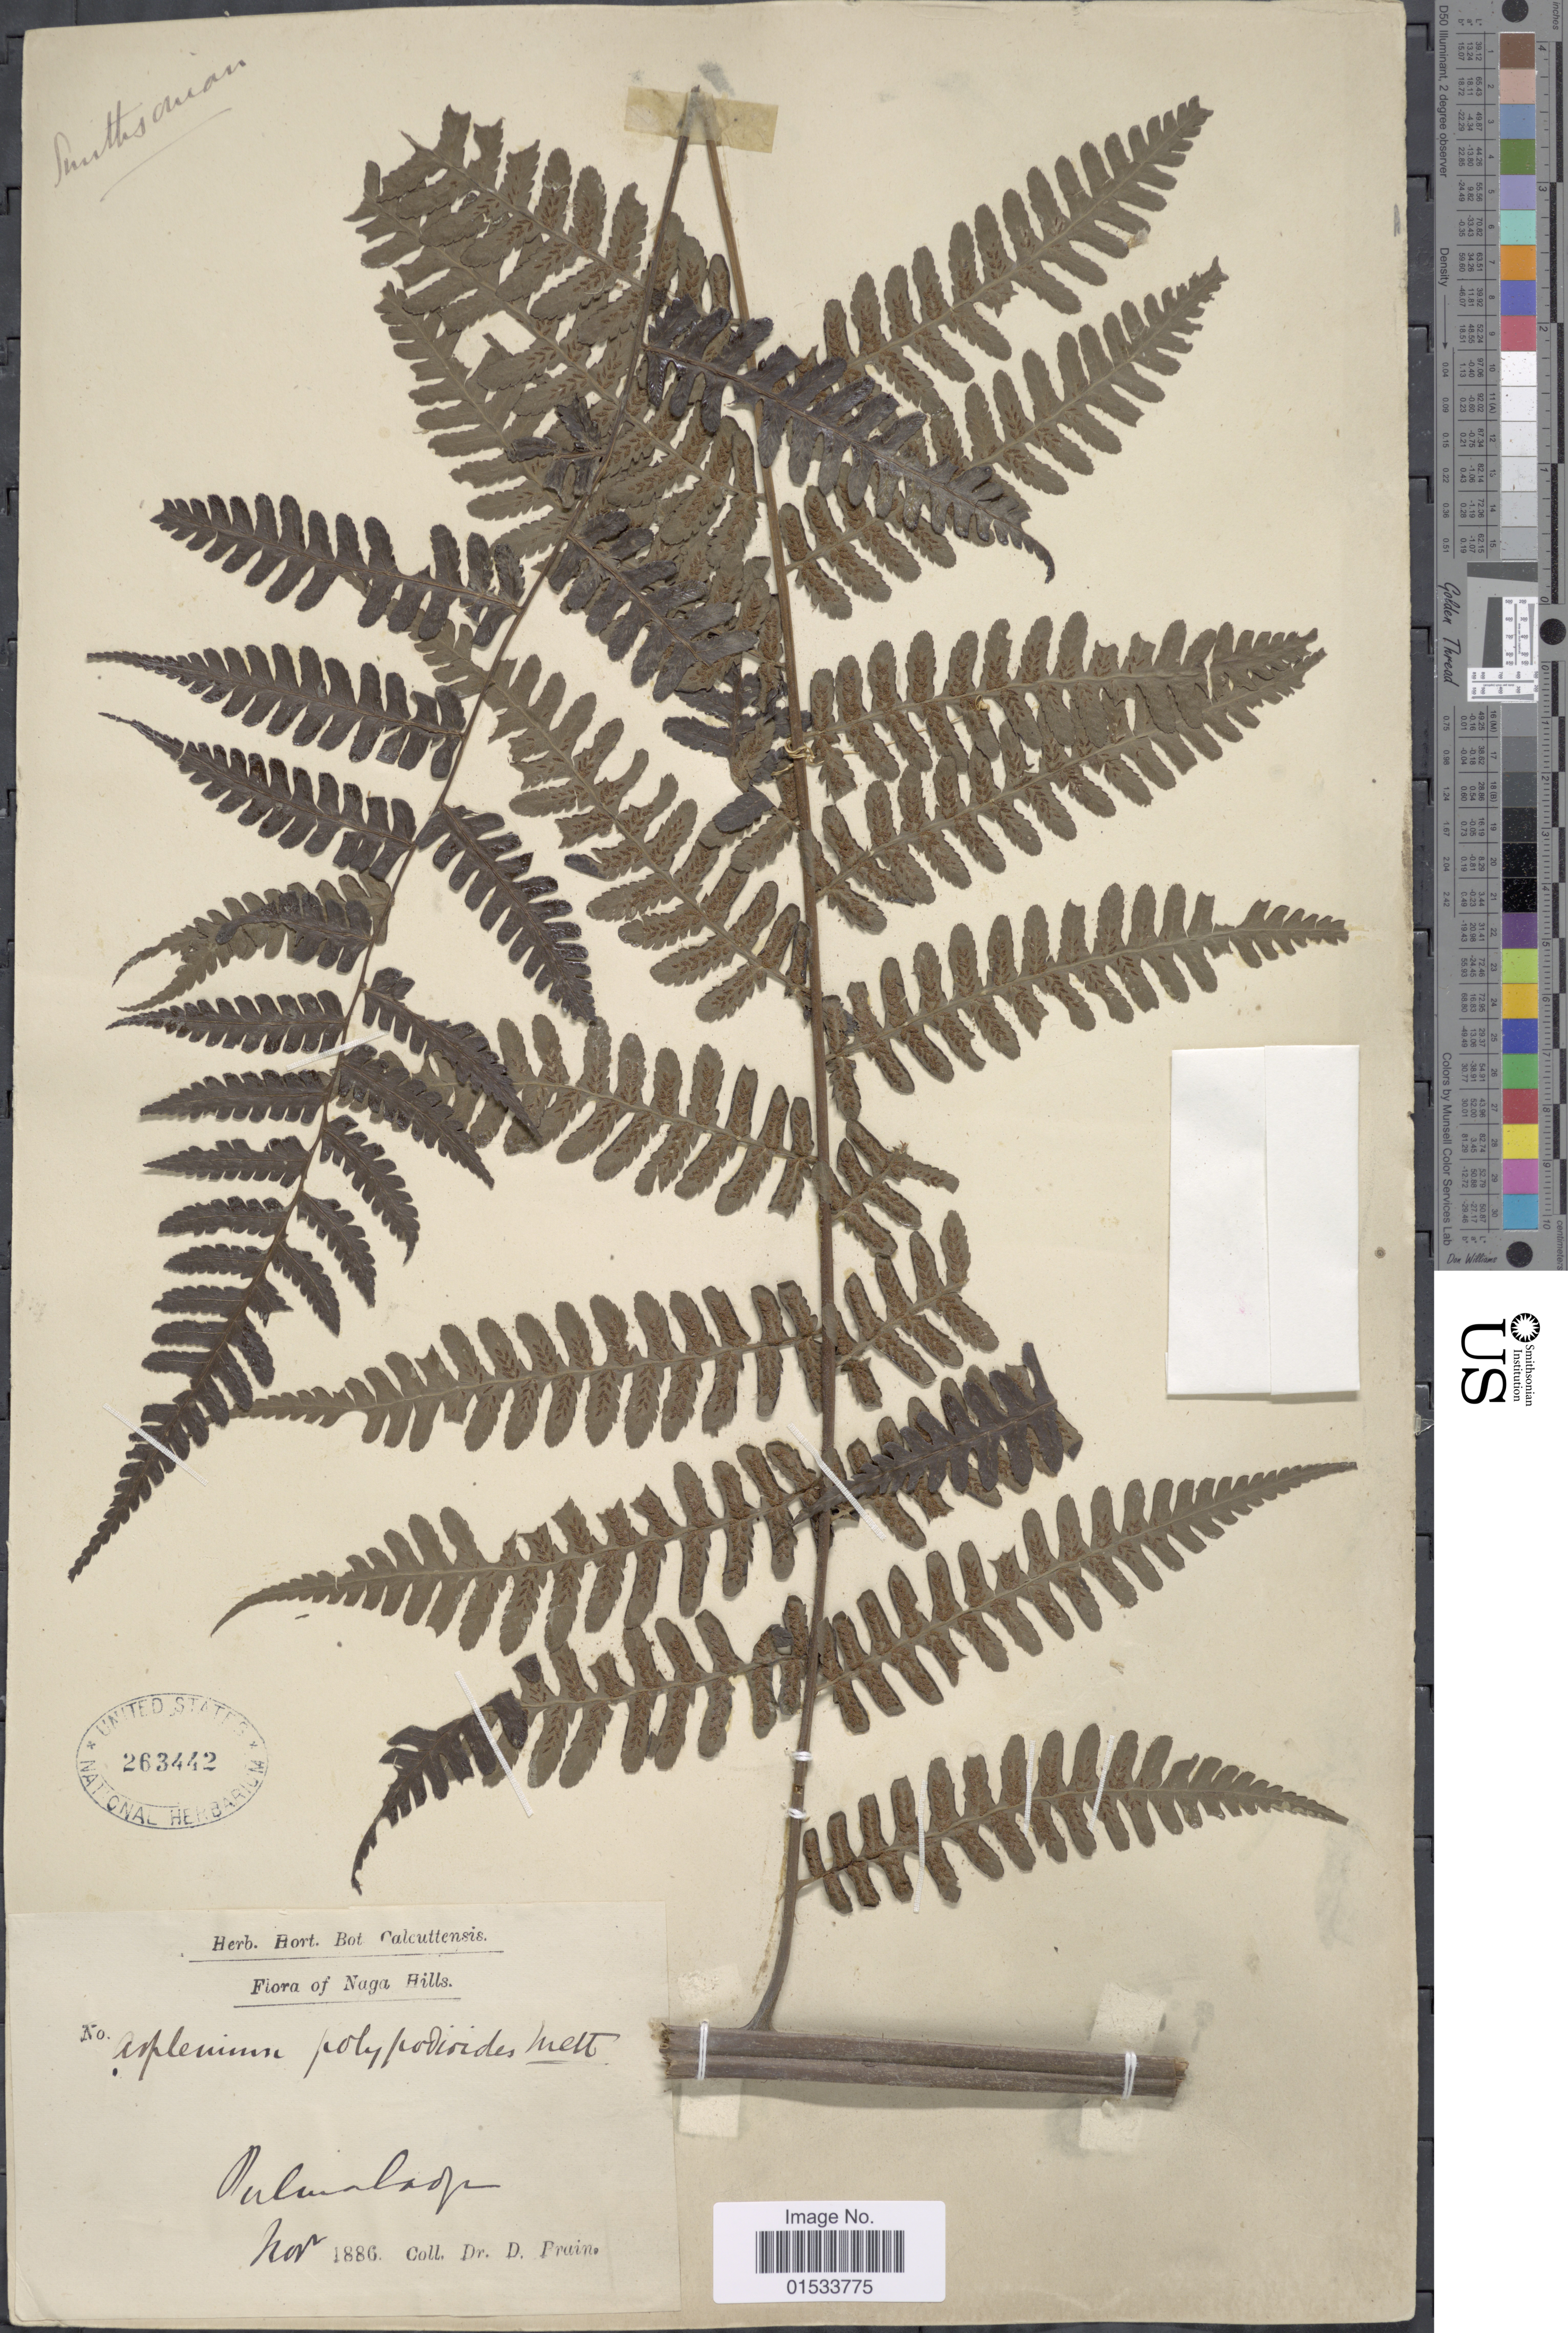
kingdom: Plantae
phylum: Tracheophyta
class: Polypodiopsida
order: Polypodiales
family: Athyriaceae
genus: Diplazium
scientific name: Diplazium himalayense var. effusior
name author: (C.B. Clarke) Panigrahi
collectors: D. Prain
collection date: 1886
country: India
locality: Naga Hills, Puluanlpur [interpreted]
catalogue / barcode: US 263442